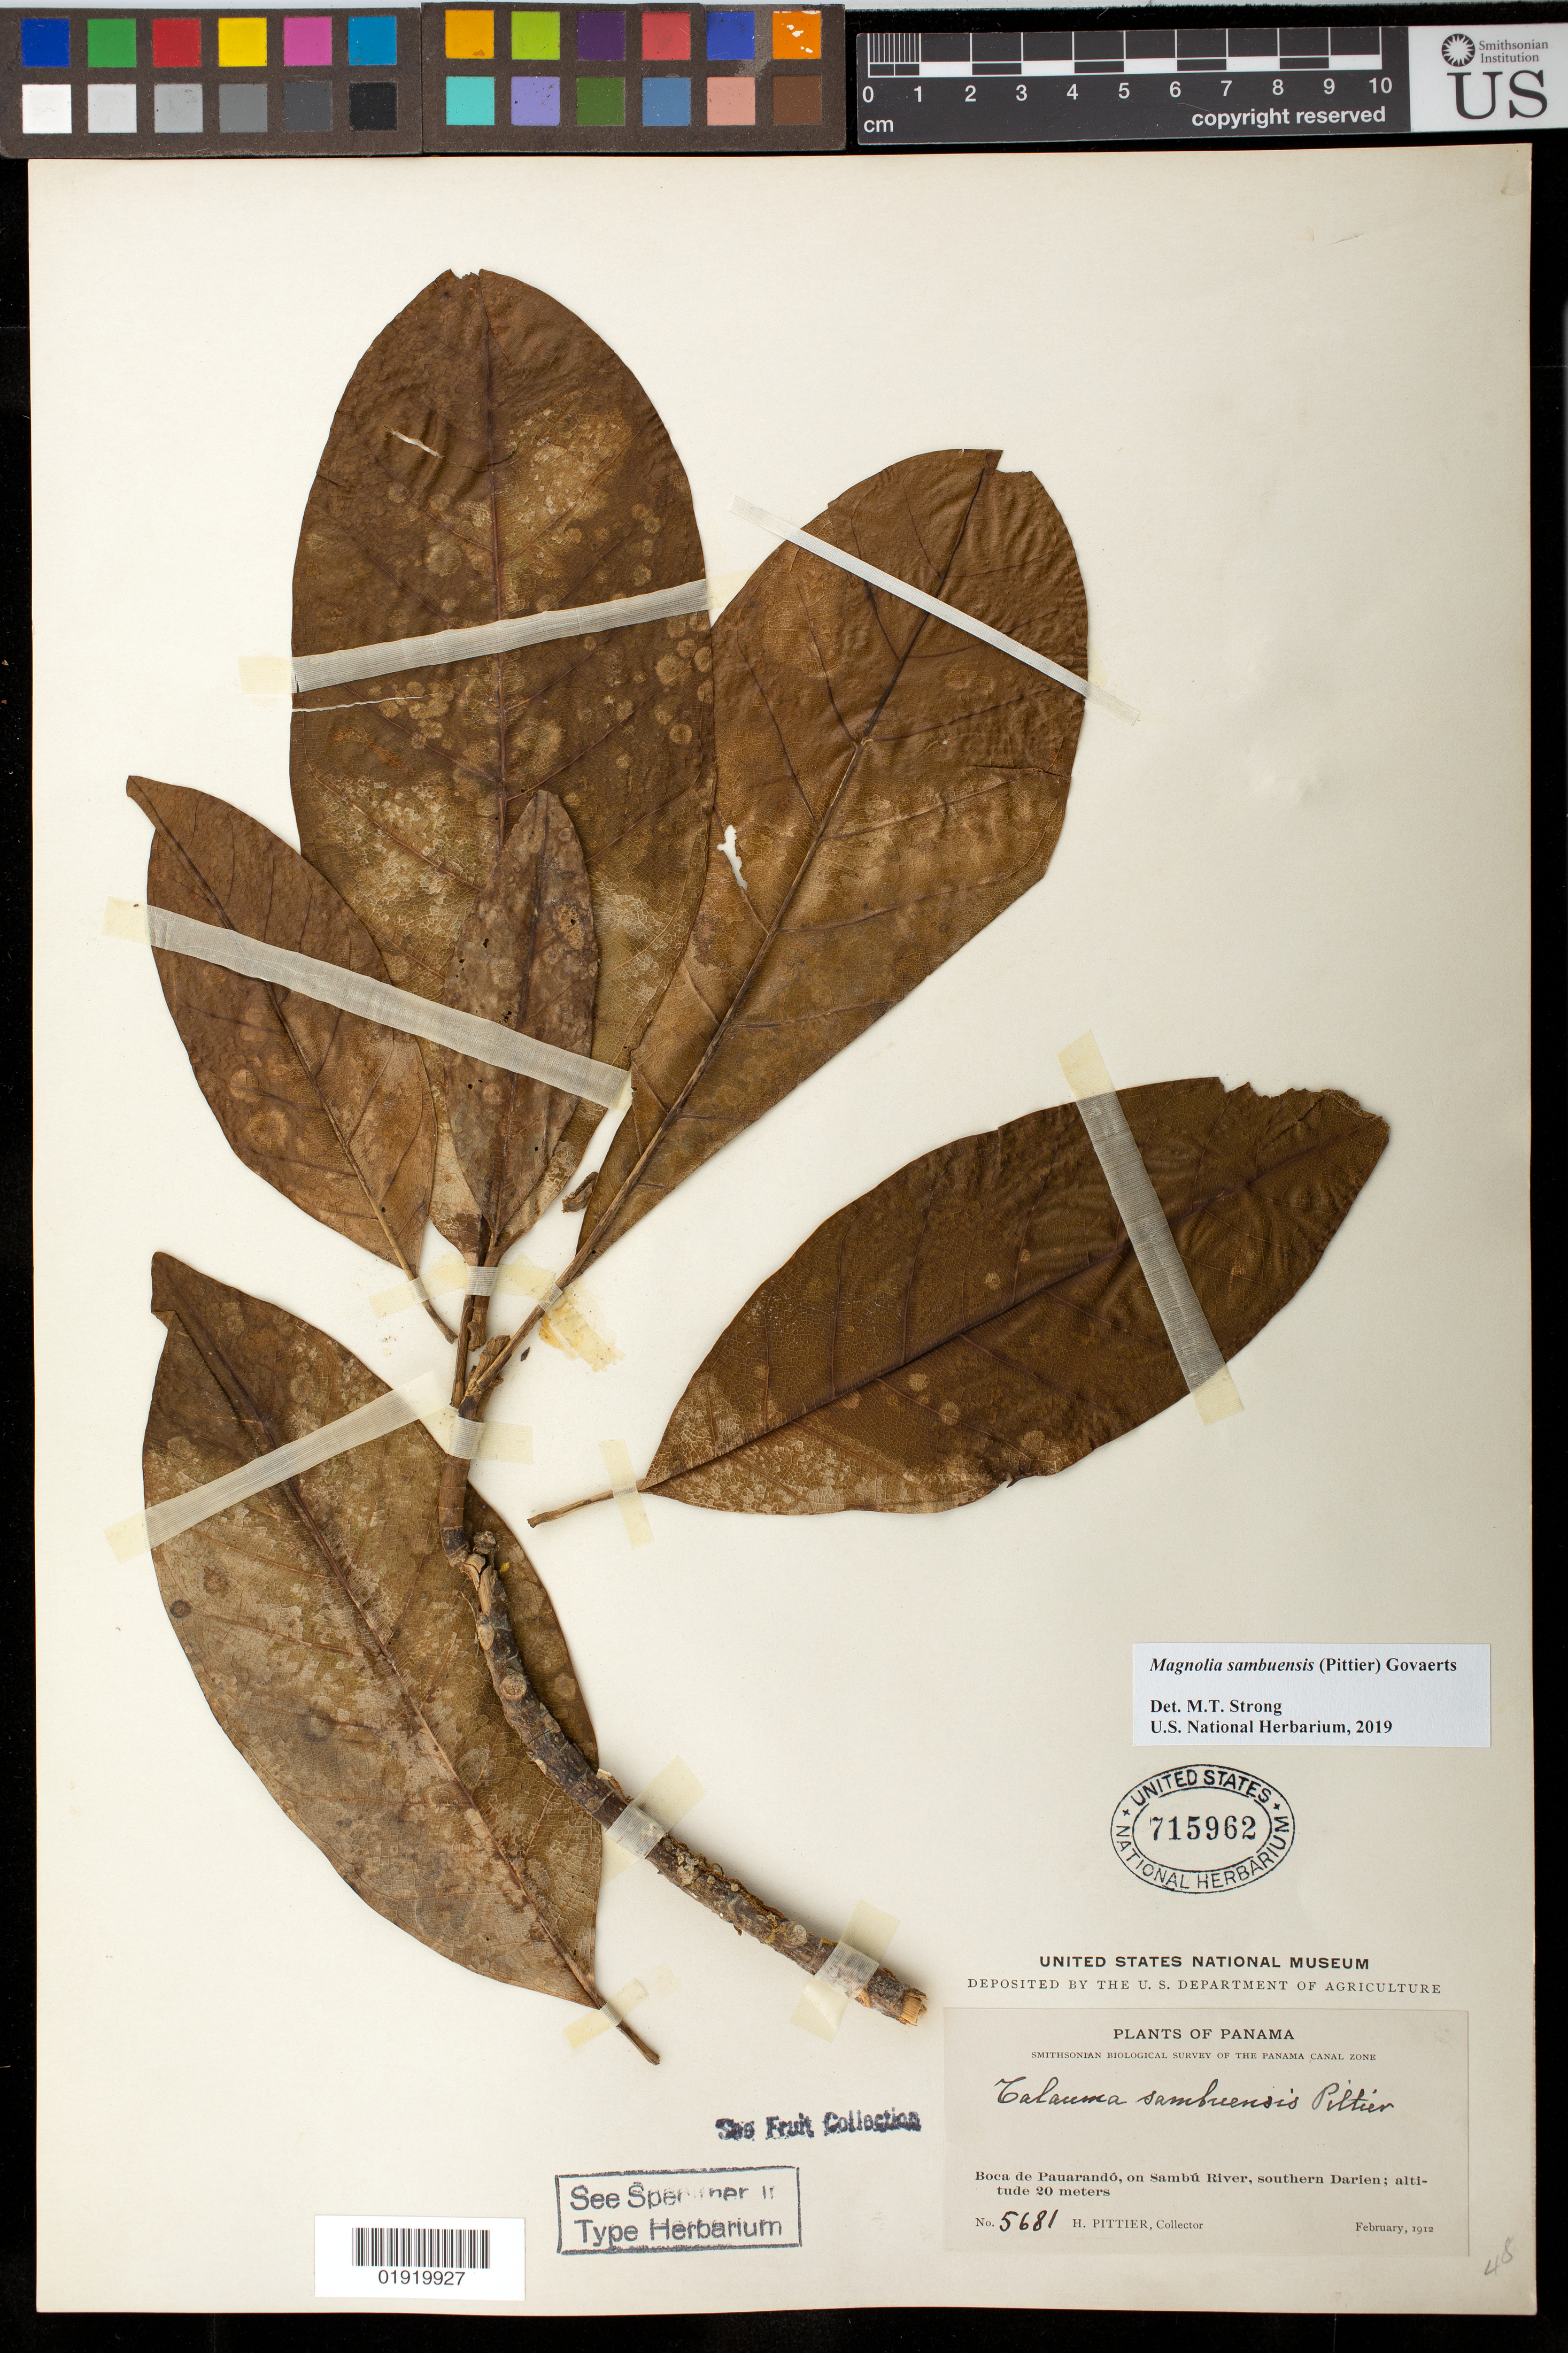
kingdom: Plantae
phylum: Tracheophyta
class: Magnoliopsida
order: Magnoliales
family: Magnoliaceae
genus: Talauma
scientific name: Talauma sambuensis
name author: Pittier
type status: Isotype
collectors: H. F. Pittier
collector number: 5681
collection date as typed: Feb 1912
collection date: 1912-02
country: Panama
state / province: Darién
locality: Boca de Pauarando on Sambu River, southern Darien, Canal Zone.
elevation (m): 20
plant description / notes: Wood and fruit collections filed separately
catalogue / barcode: US 715962